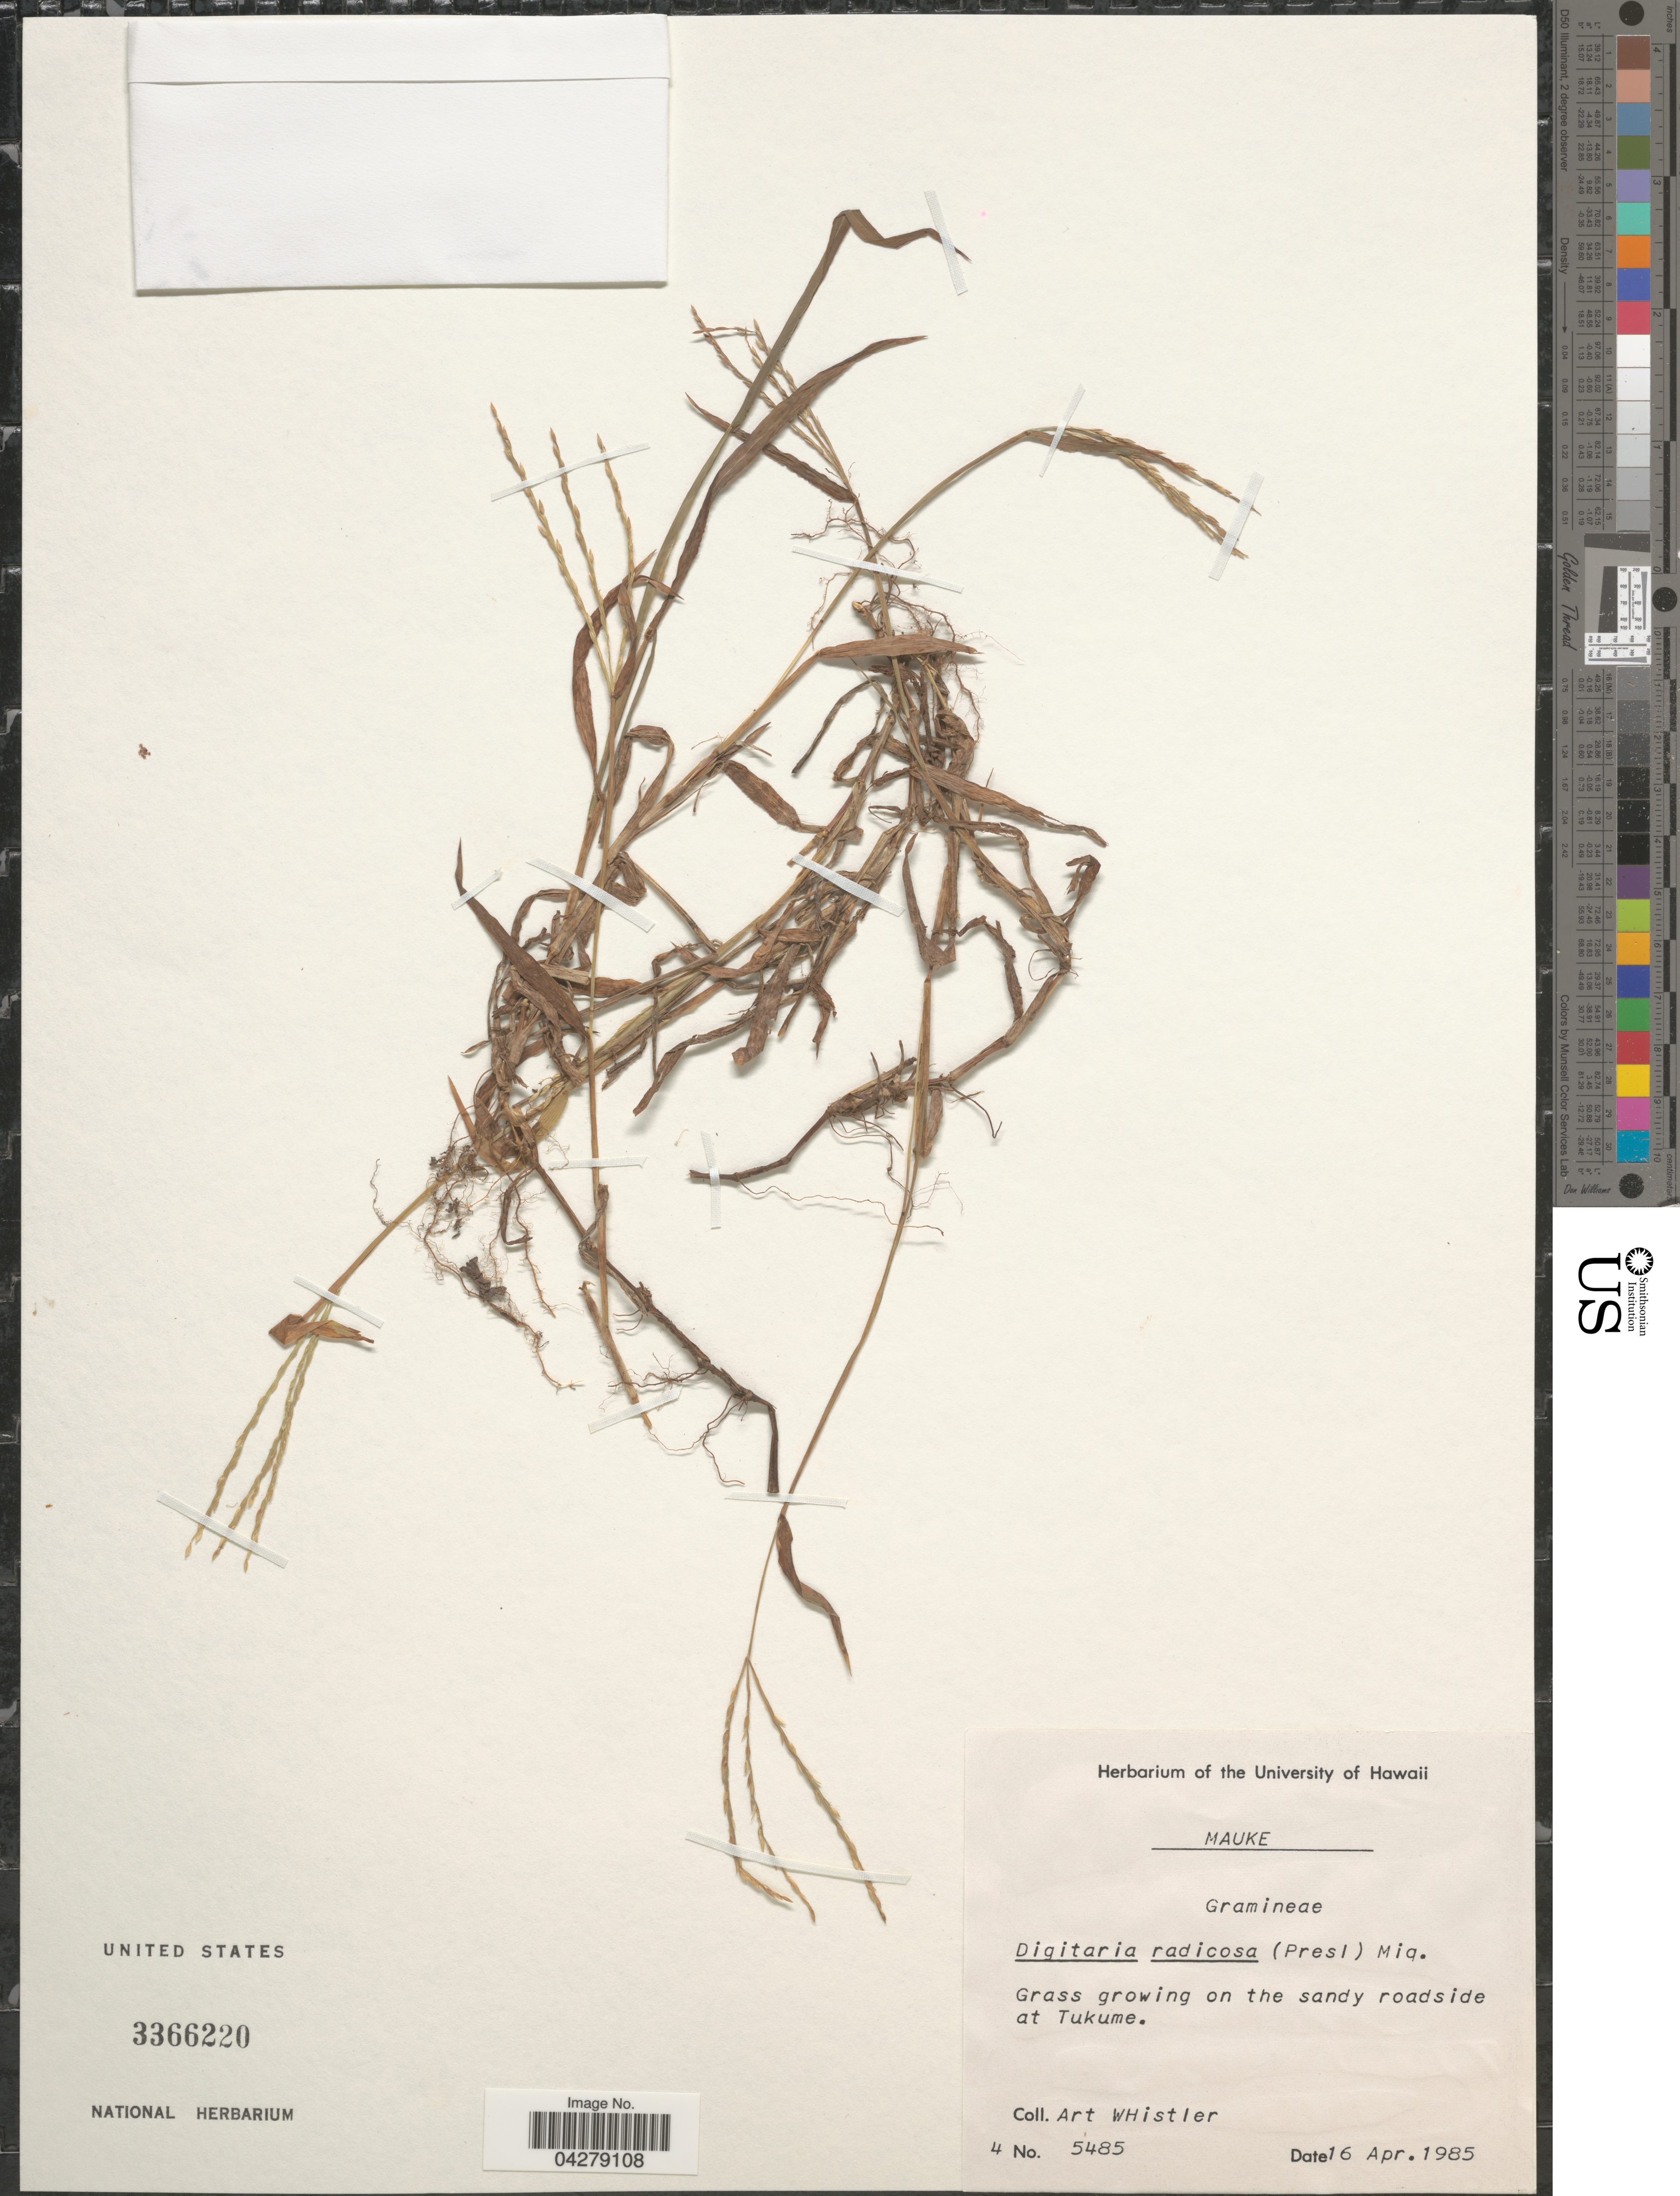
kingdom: Plantae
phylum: Tracheophyta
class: Liliopsida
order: Poales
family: Poaceae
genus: Digitaria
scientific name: Digitaria radicosa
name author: (J. Presl) Miq.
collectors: A. Whistler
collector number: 5485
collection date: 1985-04-16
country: Cook Islands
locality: Mauke. Grass growing on the sandy roadside at Tukume.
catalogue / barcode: US 3366220